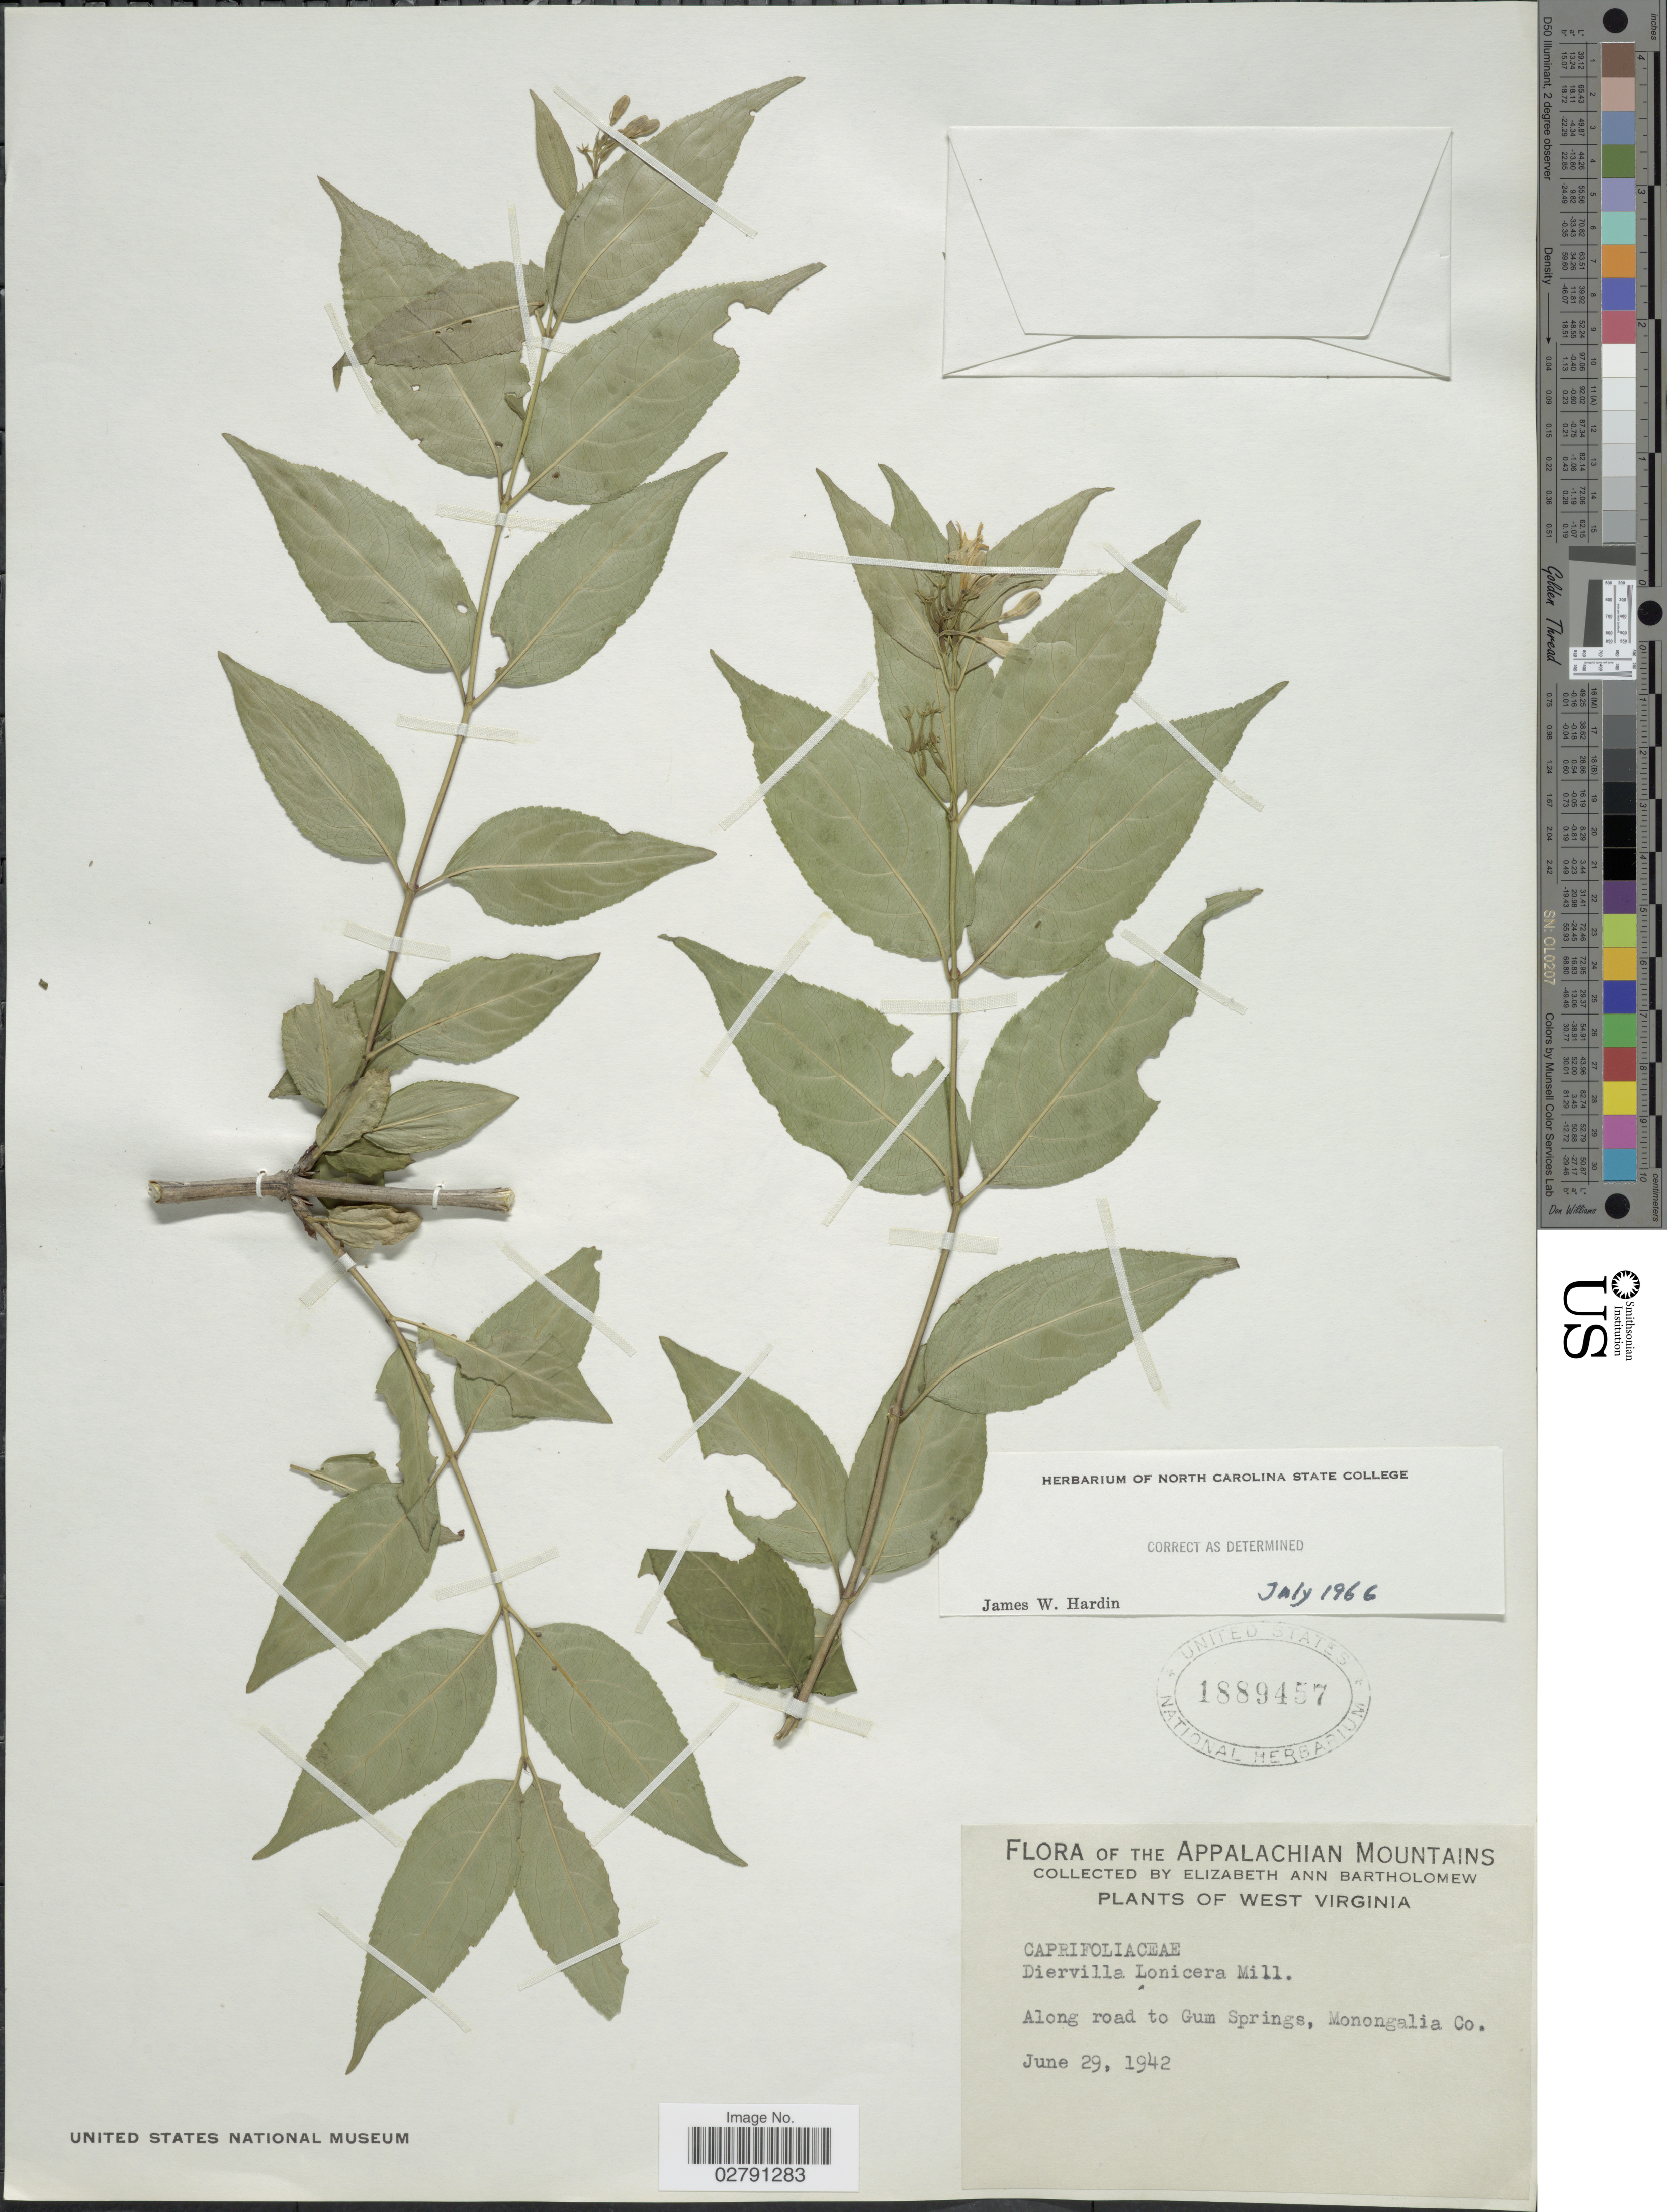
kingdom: Plantae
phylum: Tracheophyta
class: Magnoliopsida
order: Dipsacales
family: Caprifoliaceae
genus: Diervilla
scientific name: Diervilla lonicera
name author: Mill.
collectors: E. Bartholomew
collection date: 1942-06-29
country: United States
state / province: West Virginia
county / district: Monongalia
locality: Along road to Gum Springs,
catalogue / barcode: US 1889457